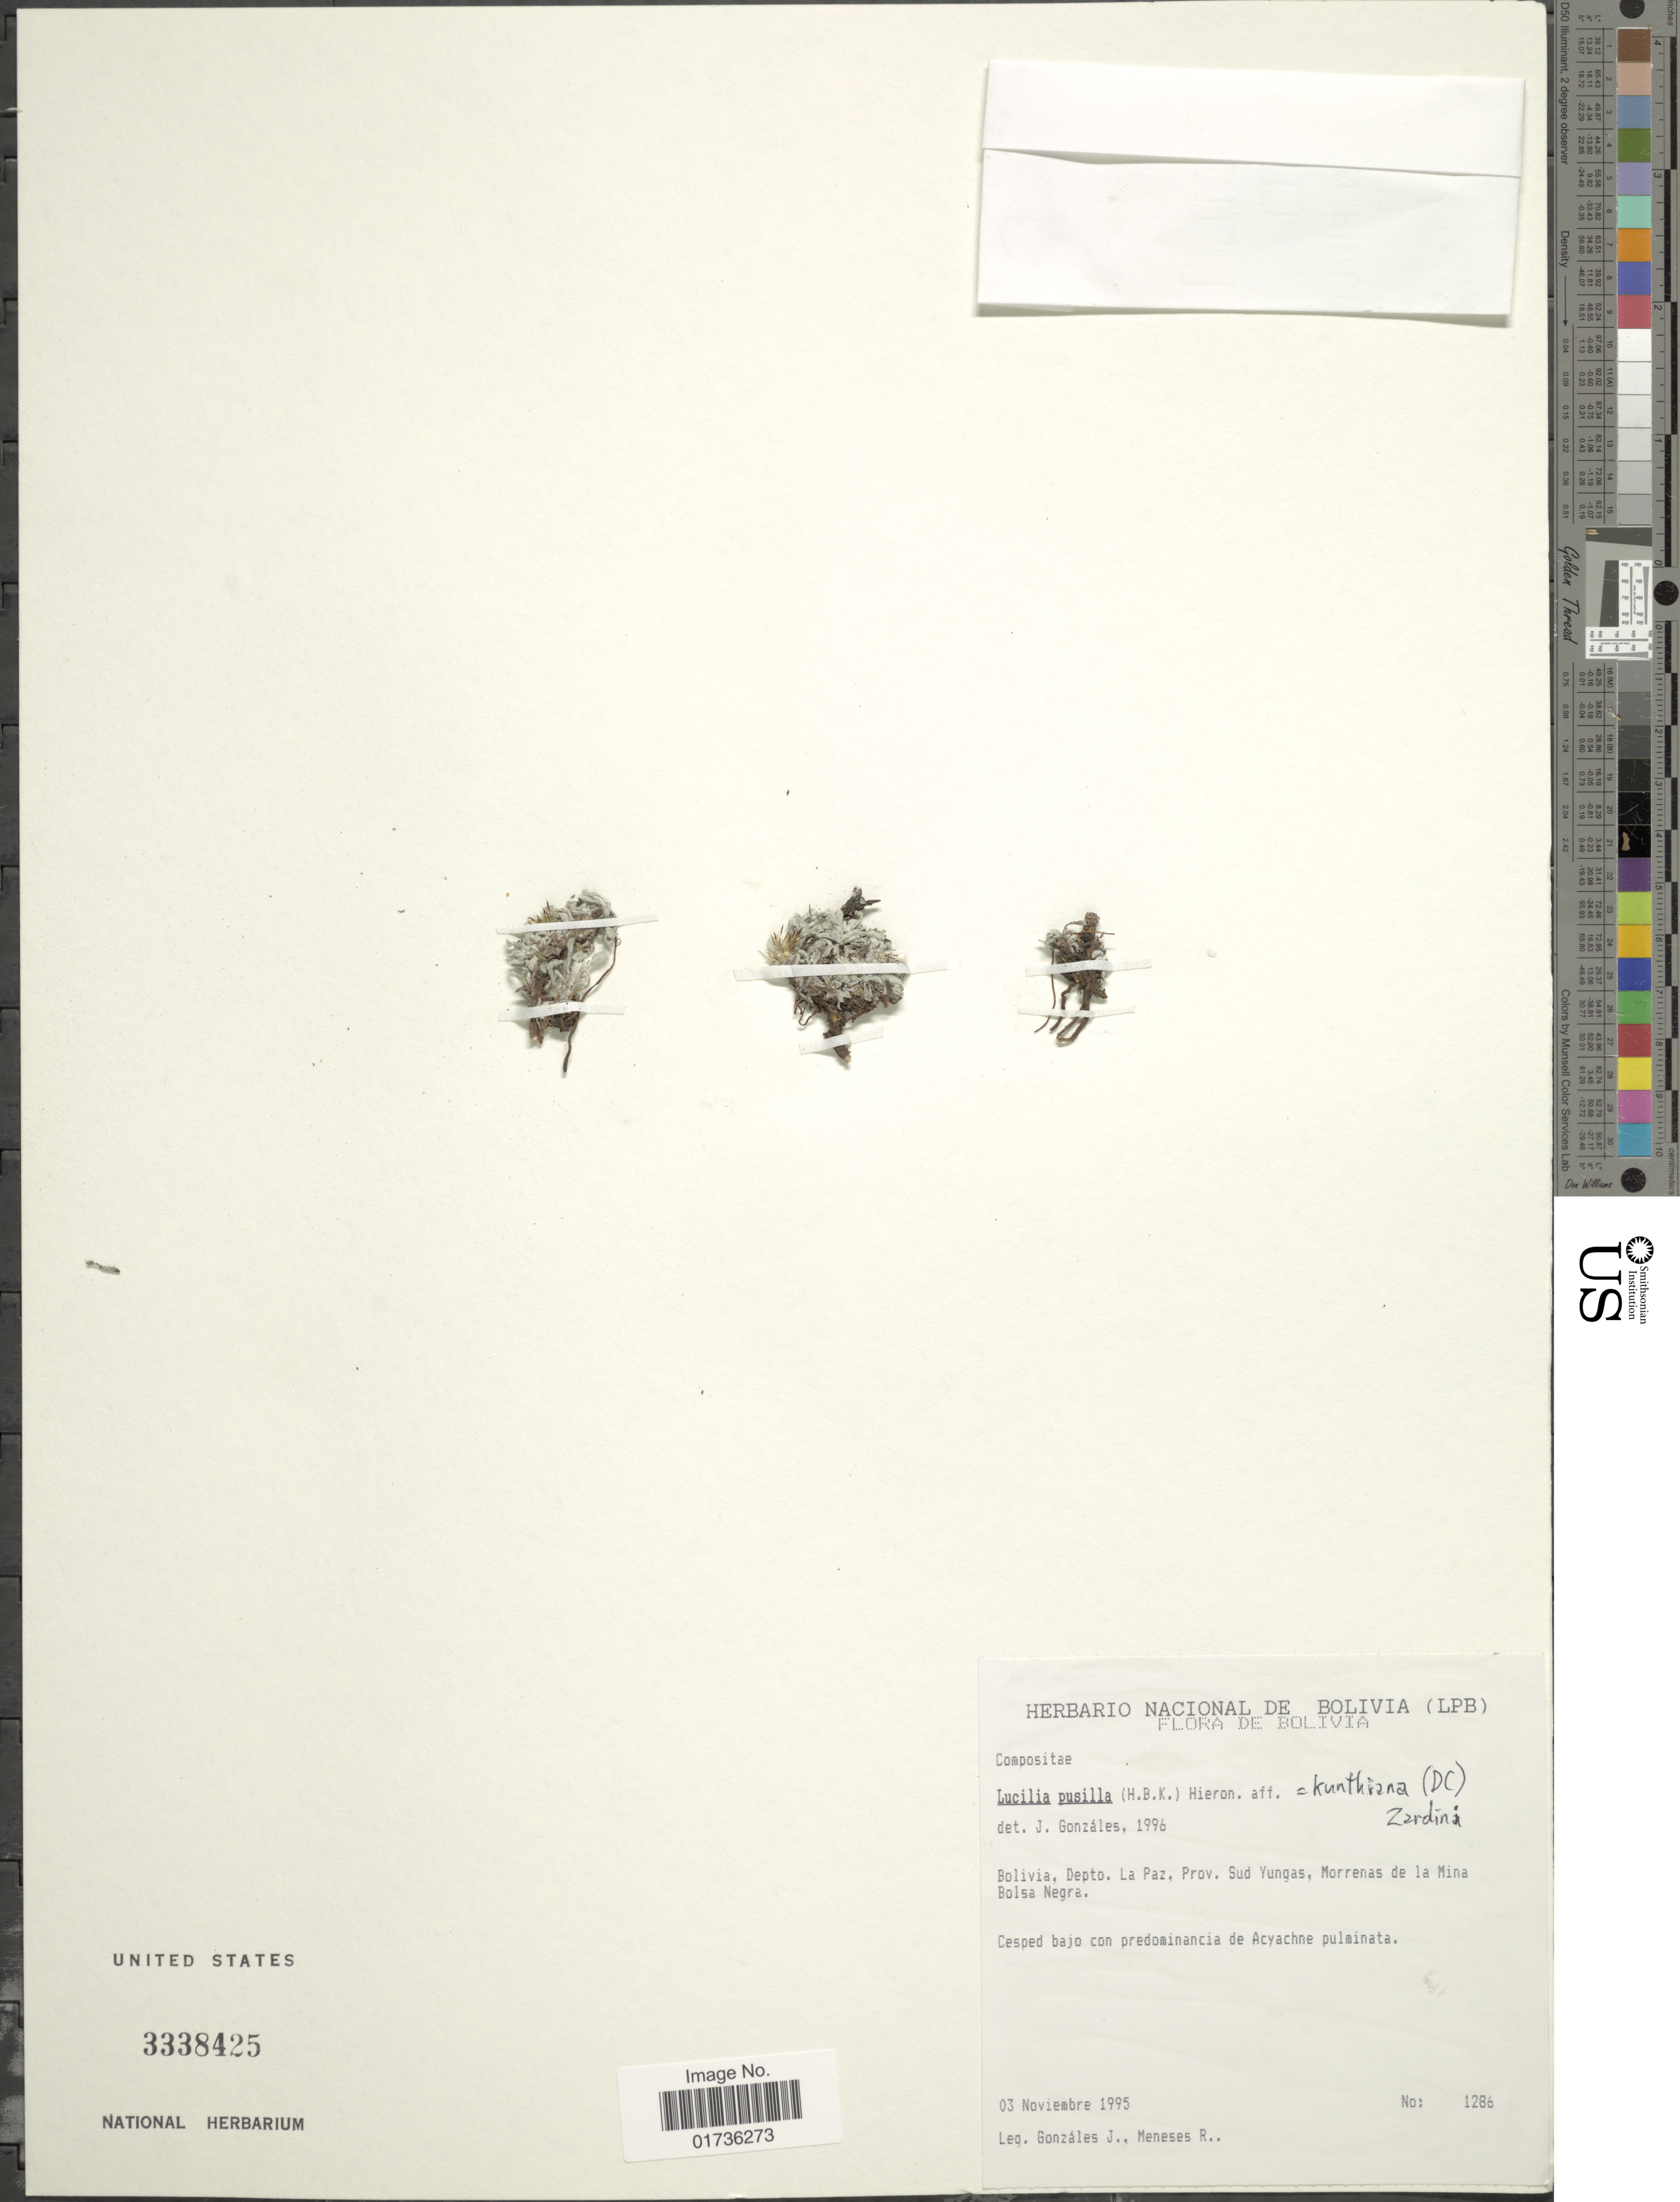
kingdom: Plantae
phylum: Tracheophyta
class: Magnoliopsida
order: Asterales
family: Asteraceae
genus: Lucilia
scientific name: Lucilia kunthiana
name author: (DC.) Zardini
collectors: J. Gonzales & R. I. Meneses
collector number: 1286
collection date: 1995-11-03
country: Bolivia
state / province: La Paz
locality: Depto. La Paz, Prov. Prov. Sud Yungas, Morrenas de la Mina Bolsa Negra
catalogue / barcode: US 3338425